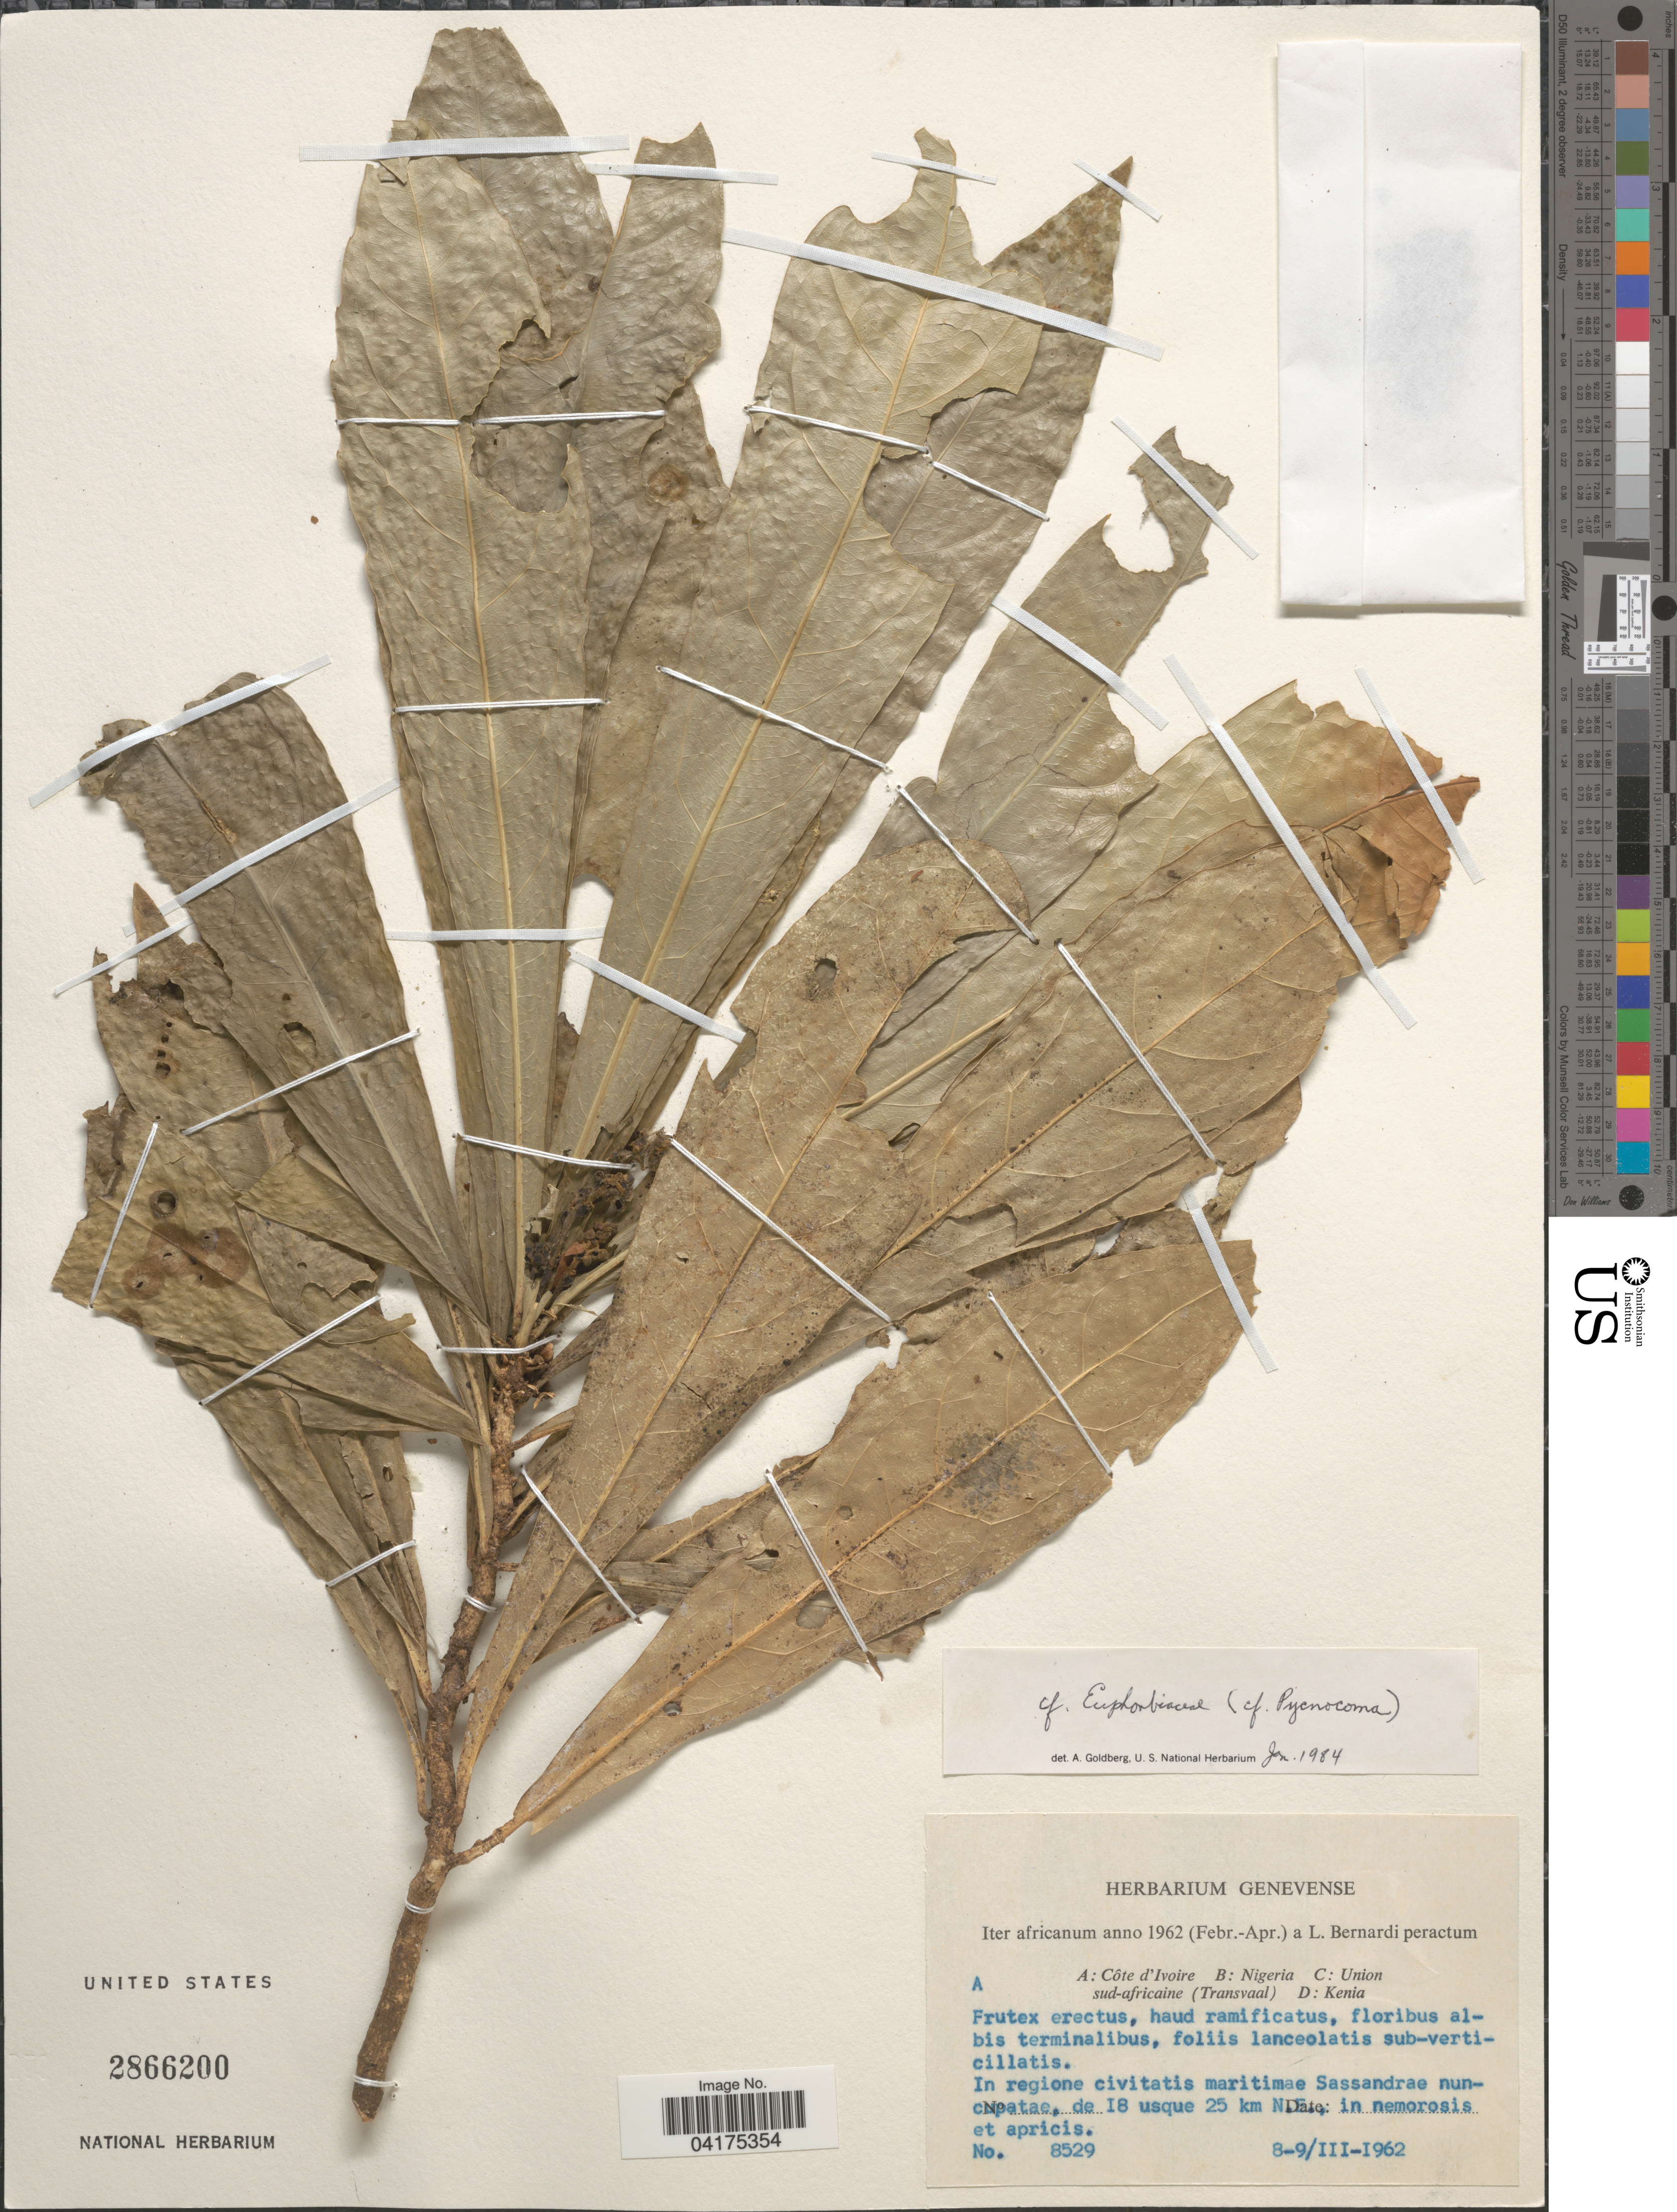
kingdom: Plantae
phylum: Tracheophyta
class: Magnoliopsida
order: Malpighiales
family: Euphorbiaceae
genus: Pycnocoma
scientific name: Pycnocoma sp.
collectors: L. Bernardi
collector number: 8529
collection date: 1962-03-08/1962-03-09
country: Ivory Coast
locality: Iter africanum anno 1962 (Febr.-Apr.). Côte d'Ivoire. In regione civitatis maritimae Sassandrae nuncapatae [interpreted], de 18 uesque 25 km N.E.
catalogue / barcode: US 2866200